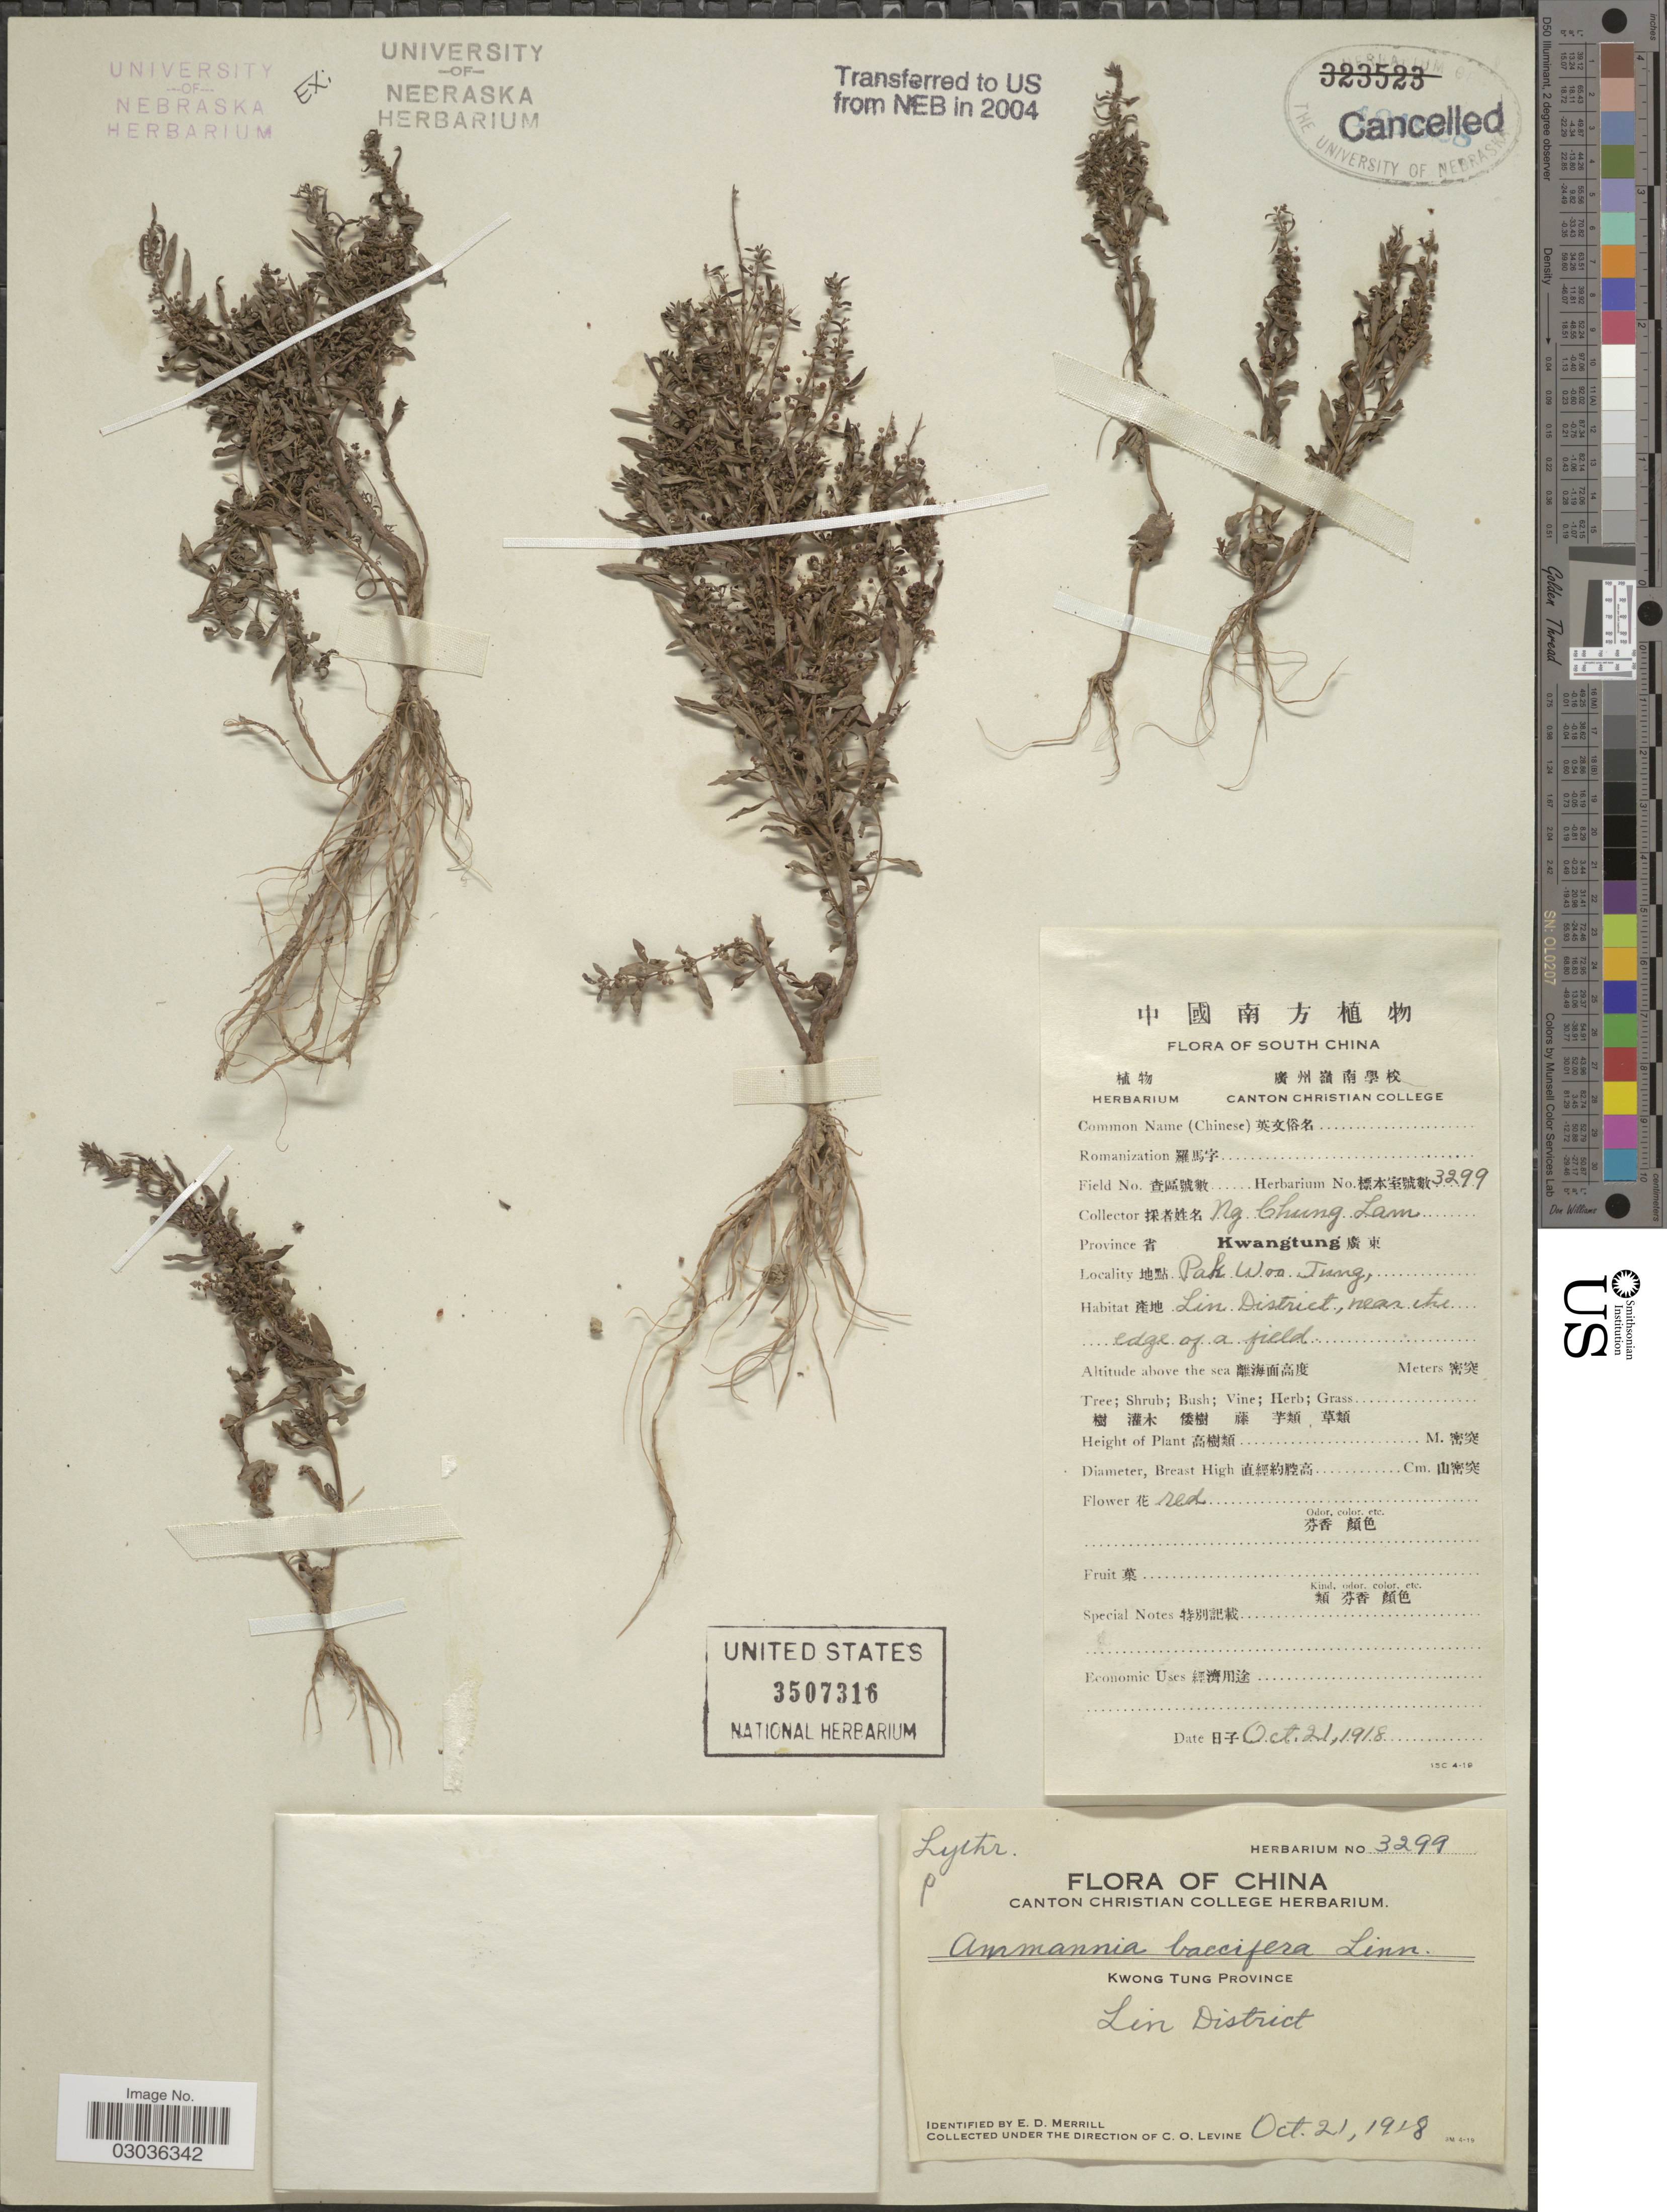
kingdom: Plantae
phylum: Tracheophyta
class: Magnoliopsida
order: Myrtales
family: Lythraceae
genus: Ammannia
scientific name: Ammannia baccifera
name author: L.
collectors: C. O. Levine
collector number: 3299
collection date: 1918-10-21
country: China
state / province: Guangdong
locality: Kwong Tung Province. Pak Won Tung, Lin District, near the edge of a field. South China.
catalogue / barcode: US 3507316